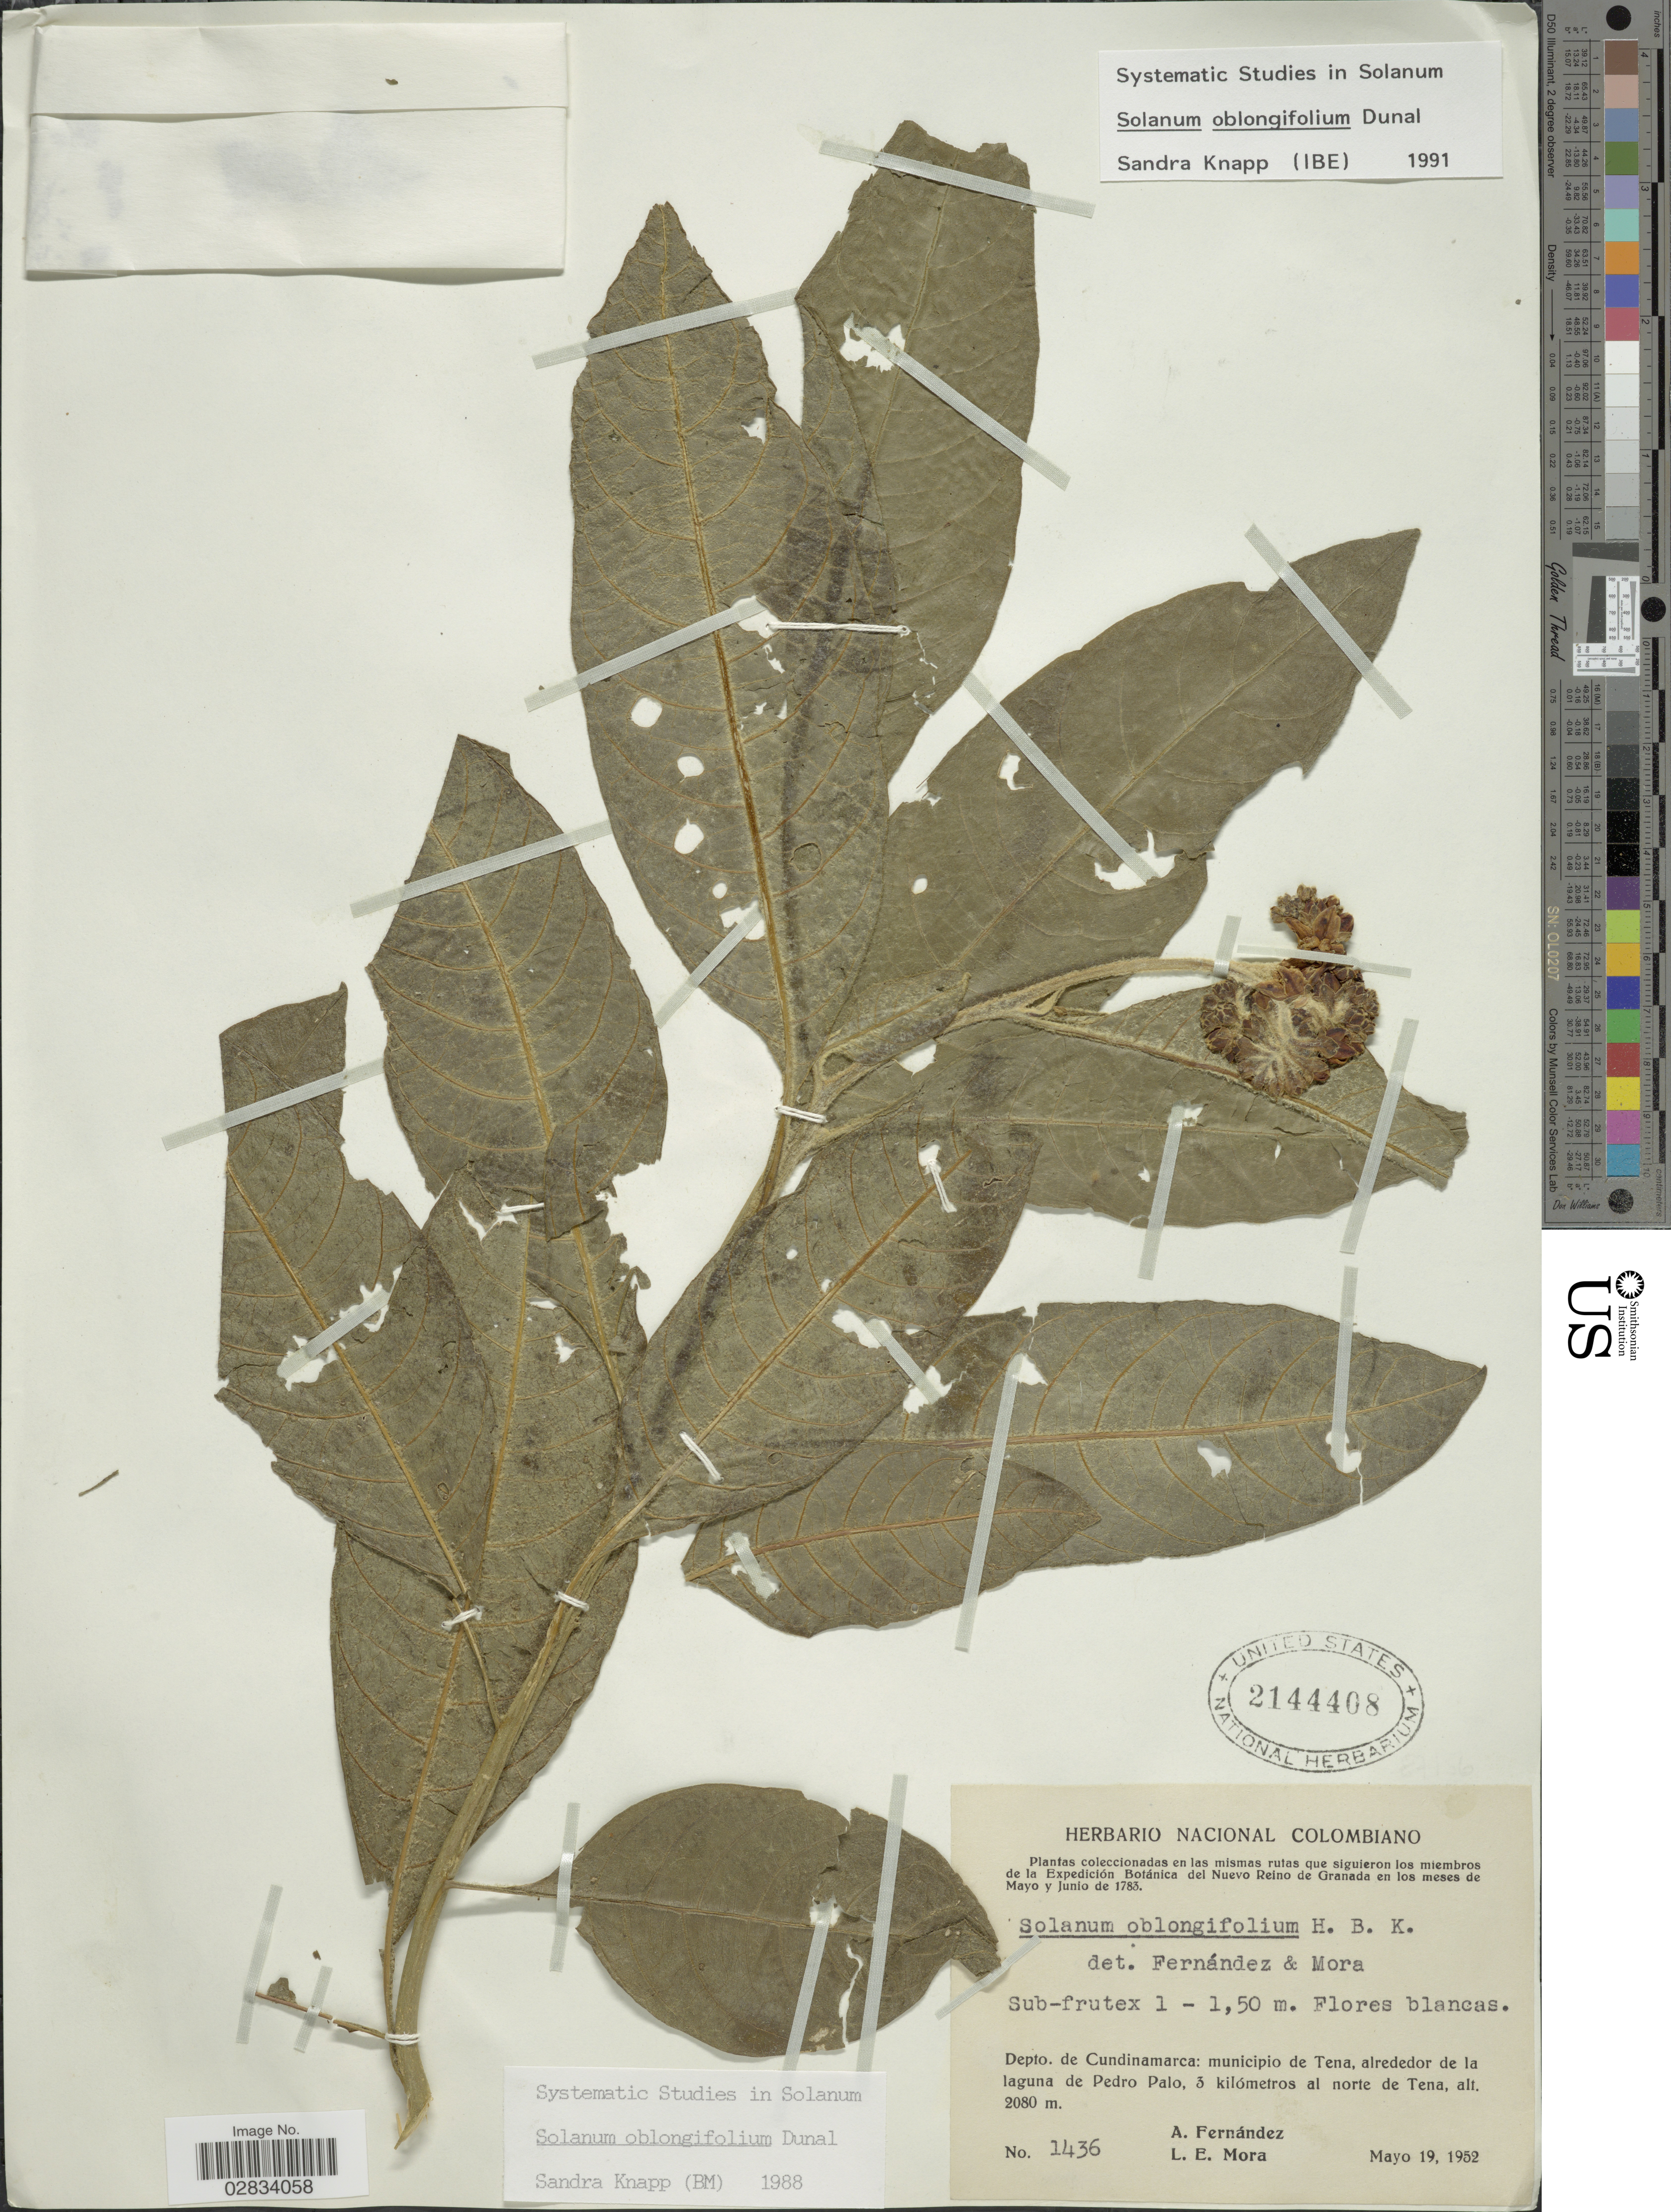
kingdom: Plantae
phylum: Tracheophyta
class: Magnoliopsida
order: Solanales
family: Solanaceae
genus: Solanum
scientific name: Solanum oblongifolium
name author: Duval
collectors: A. Fernández & L. Mora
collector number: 1436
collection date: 1952-05-19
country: Colombia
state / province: Cundinamarca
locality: Depto. de Cundinamarca, municipio de Tena, alrededor de la laguna de Pedro Palo, 3 kilómetros al norte de Tena.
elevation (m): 2080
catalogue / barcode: US 2144408